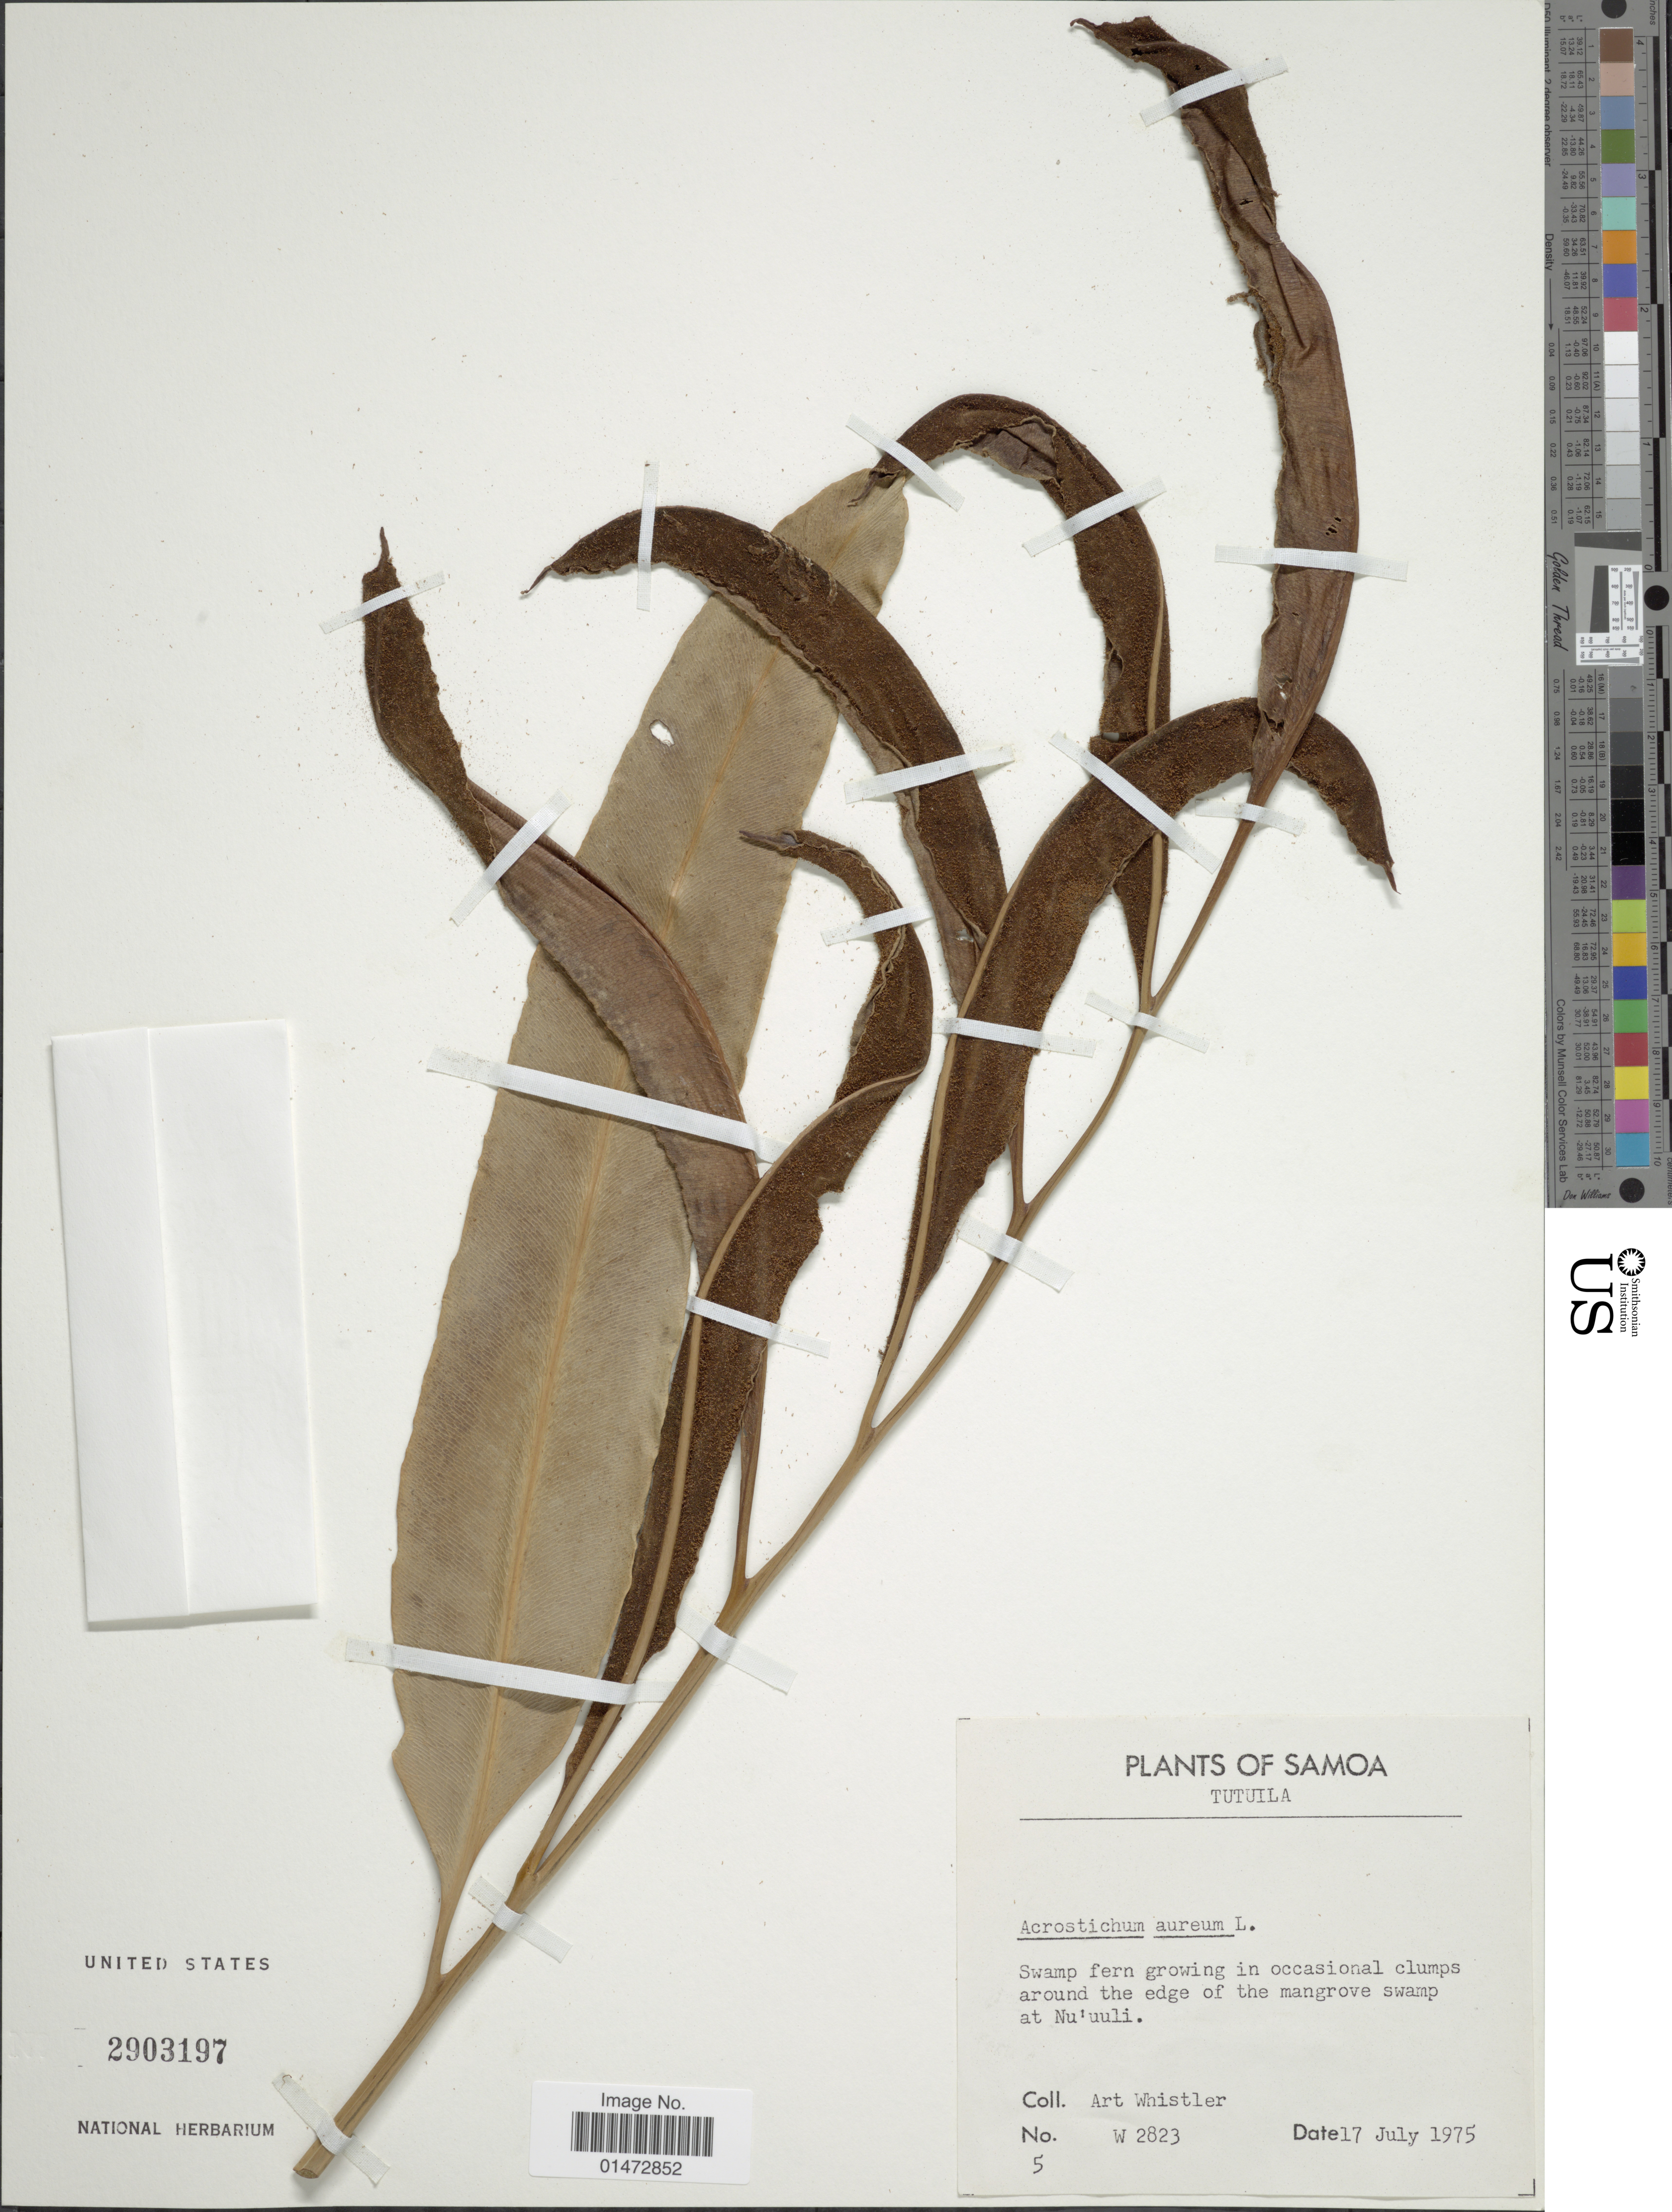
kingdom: Plantae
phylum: Tracheophyta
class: Polypodiopsida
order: Polypodiales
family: Pteridaceae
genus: Acrostichum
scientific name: Acrostichum aureum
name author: L.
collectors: A. Whistler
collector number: W 2823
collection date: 1975-07-17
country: American Samoa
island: Tutuila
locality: Tutuila. Swamp fern growing in occasional clumps around the edge of the mangrove swamp at Nu'uuli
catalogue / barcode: US 2903197